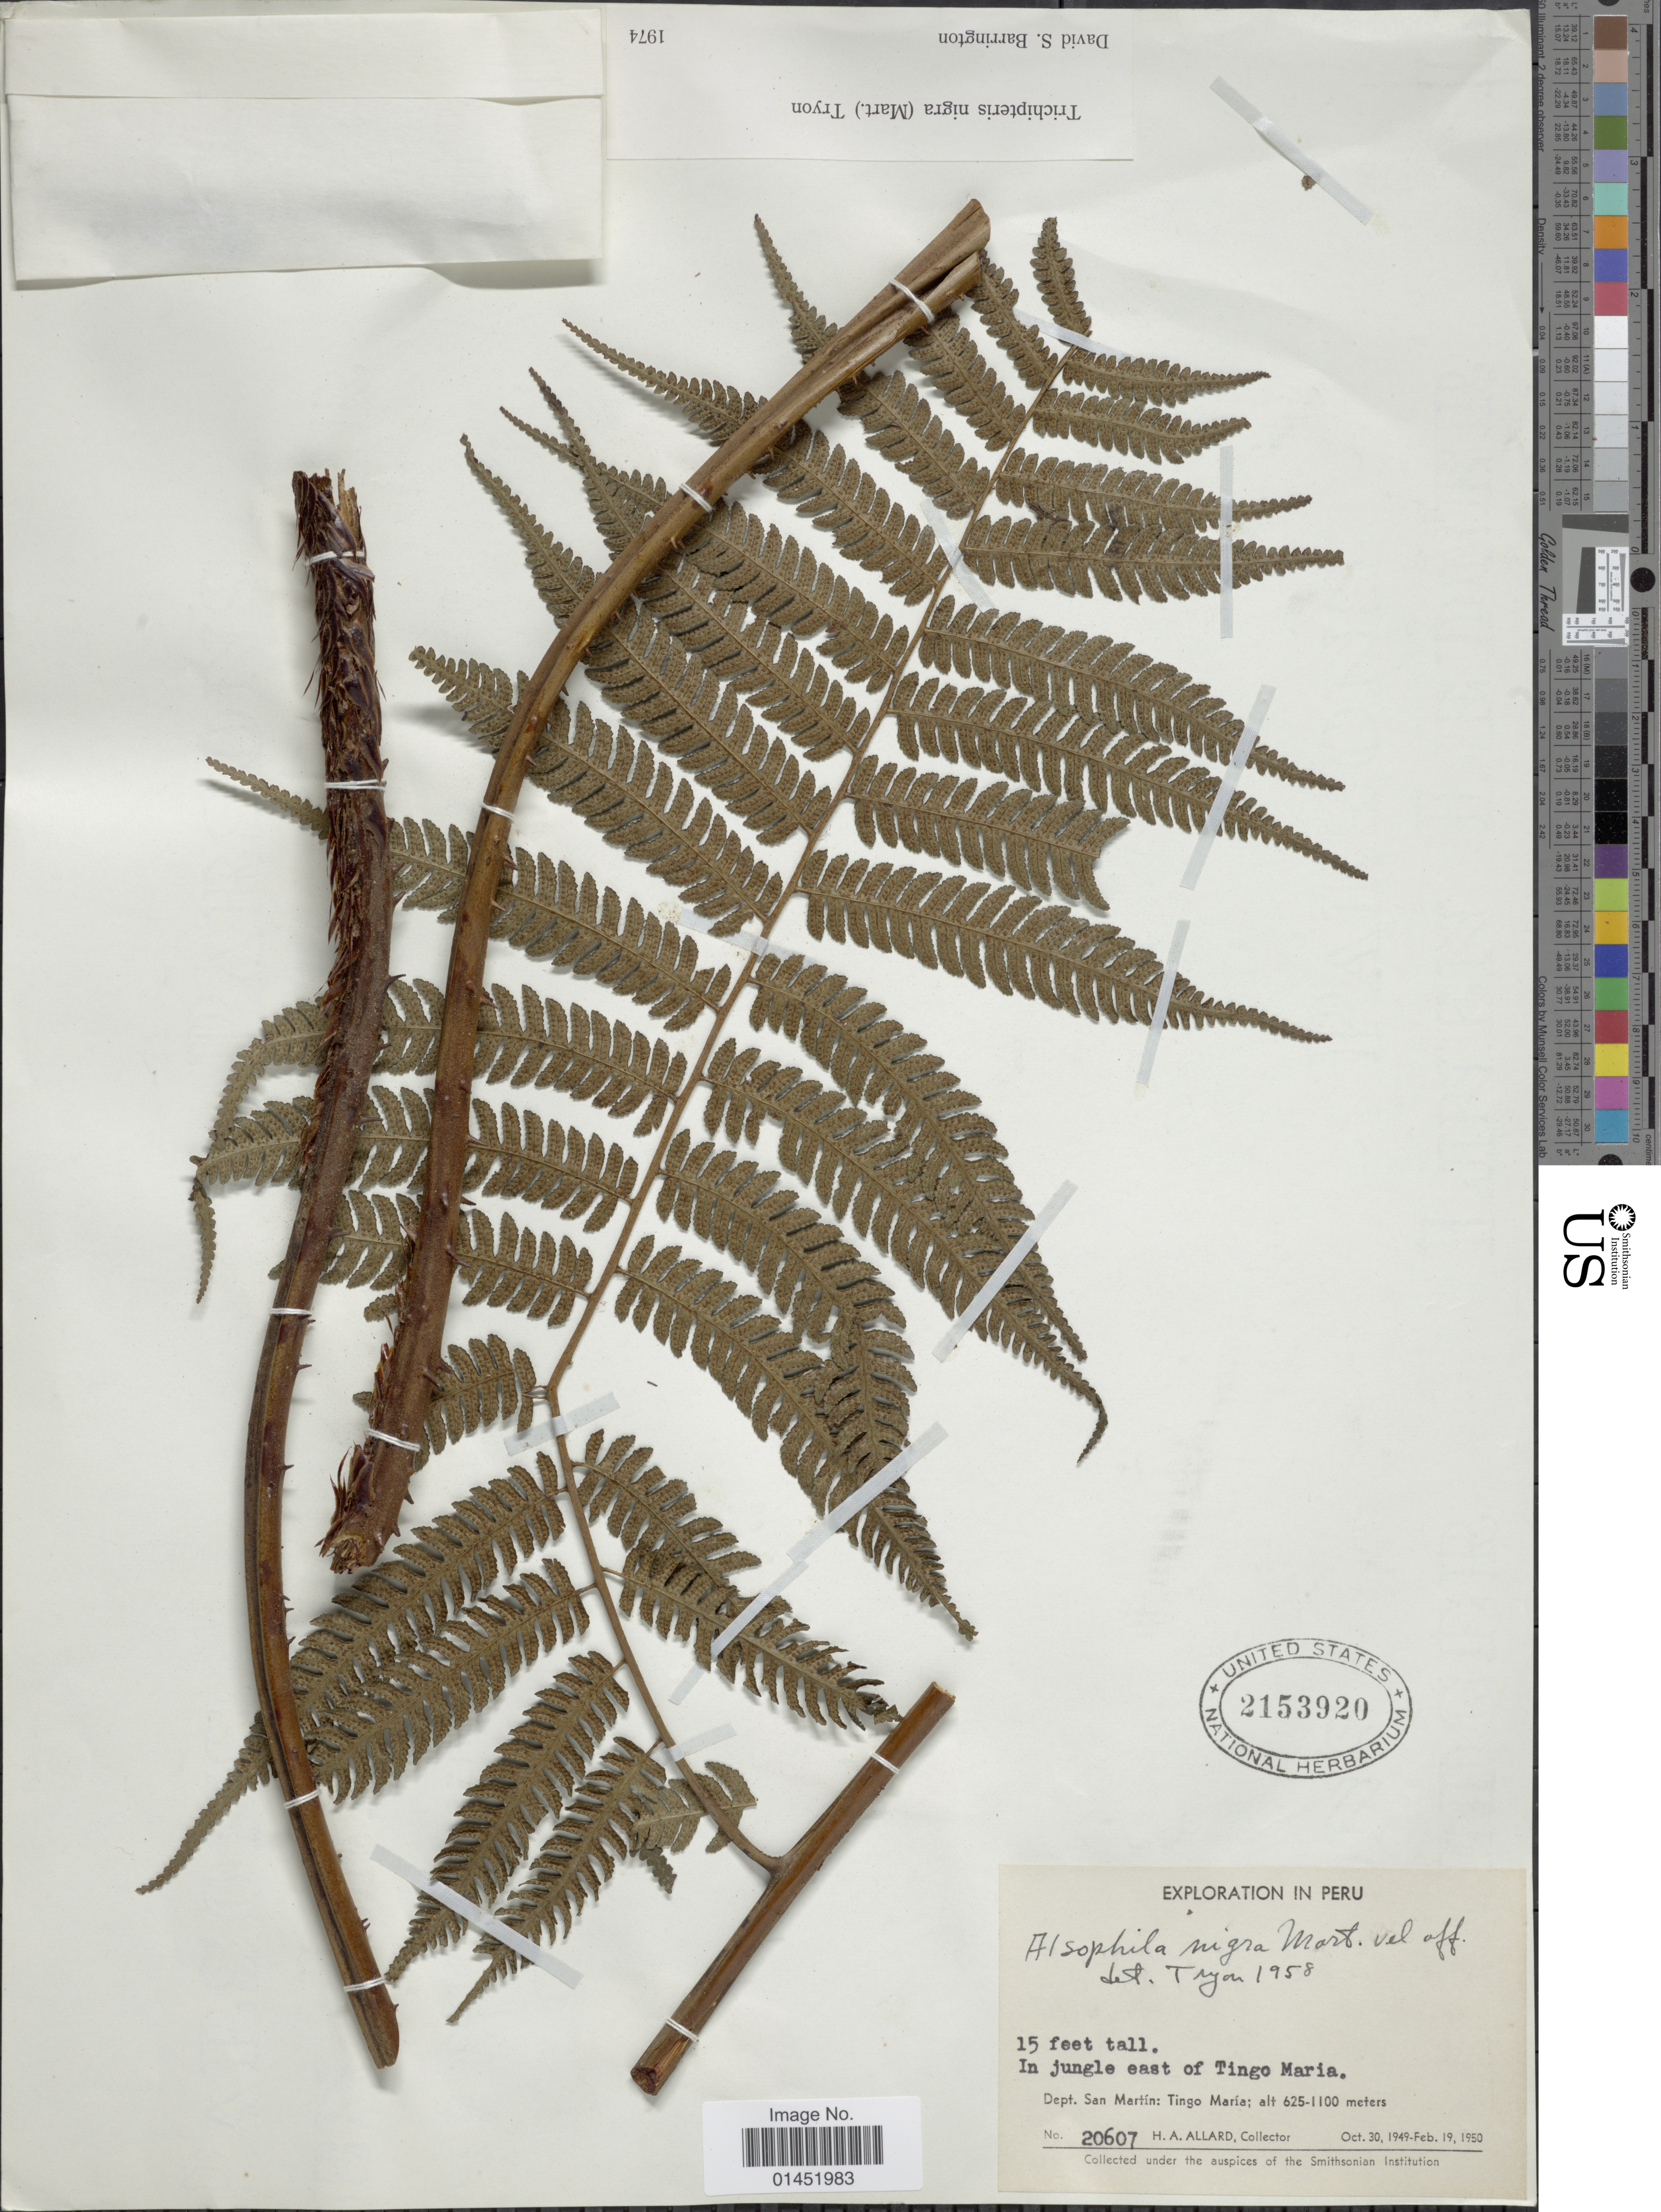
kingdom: Plantae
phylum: Tracheophyta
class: Polypodiopsida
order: Cyatheales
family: Cyatheaceae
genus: Cyathea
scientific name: Cyathea lasiosora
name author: (Mett. ex Kuhn) Domin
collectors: H. A. Allard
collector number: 20607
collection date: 1949-10-30/1950-02-19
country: Peru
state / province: San Martín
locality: In jungle east of Tingo Maria, Dept San Martín: Tingo Maria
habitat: in jungle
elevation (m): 625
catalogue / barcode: US 2153920